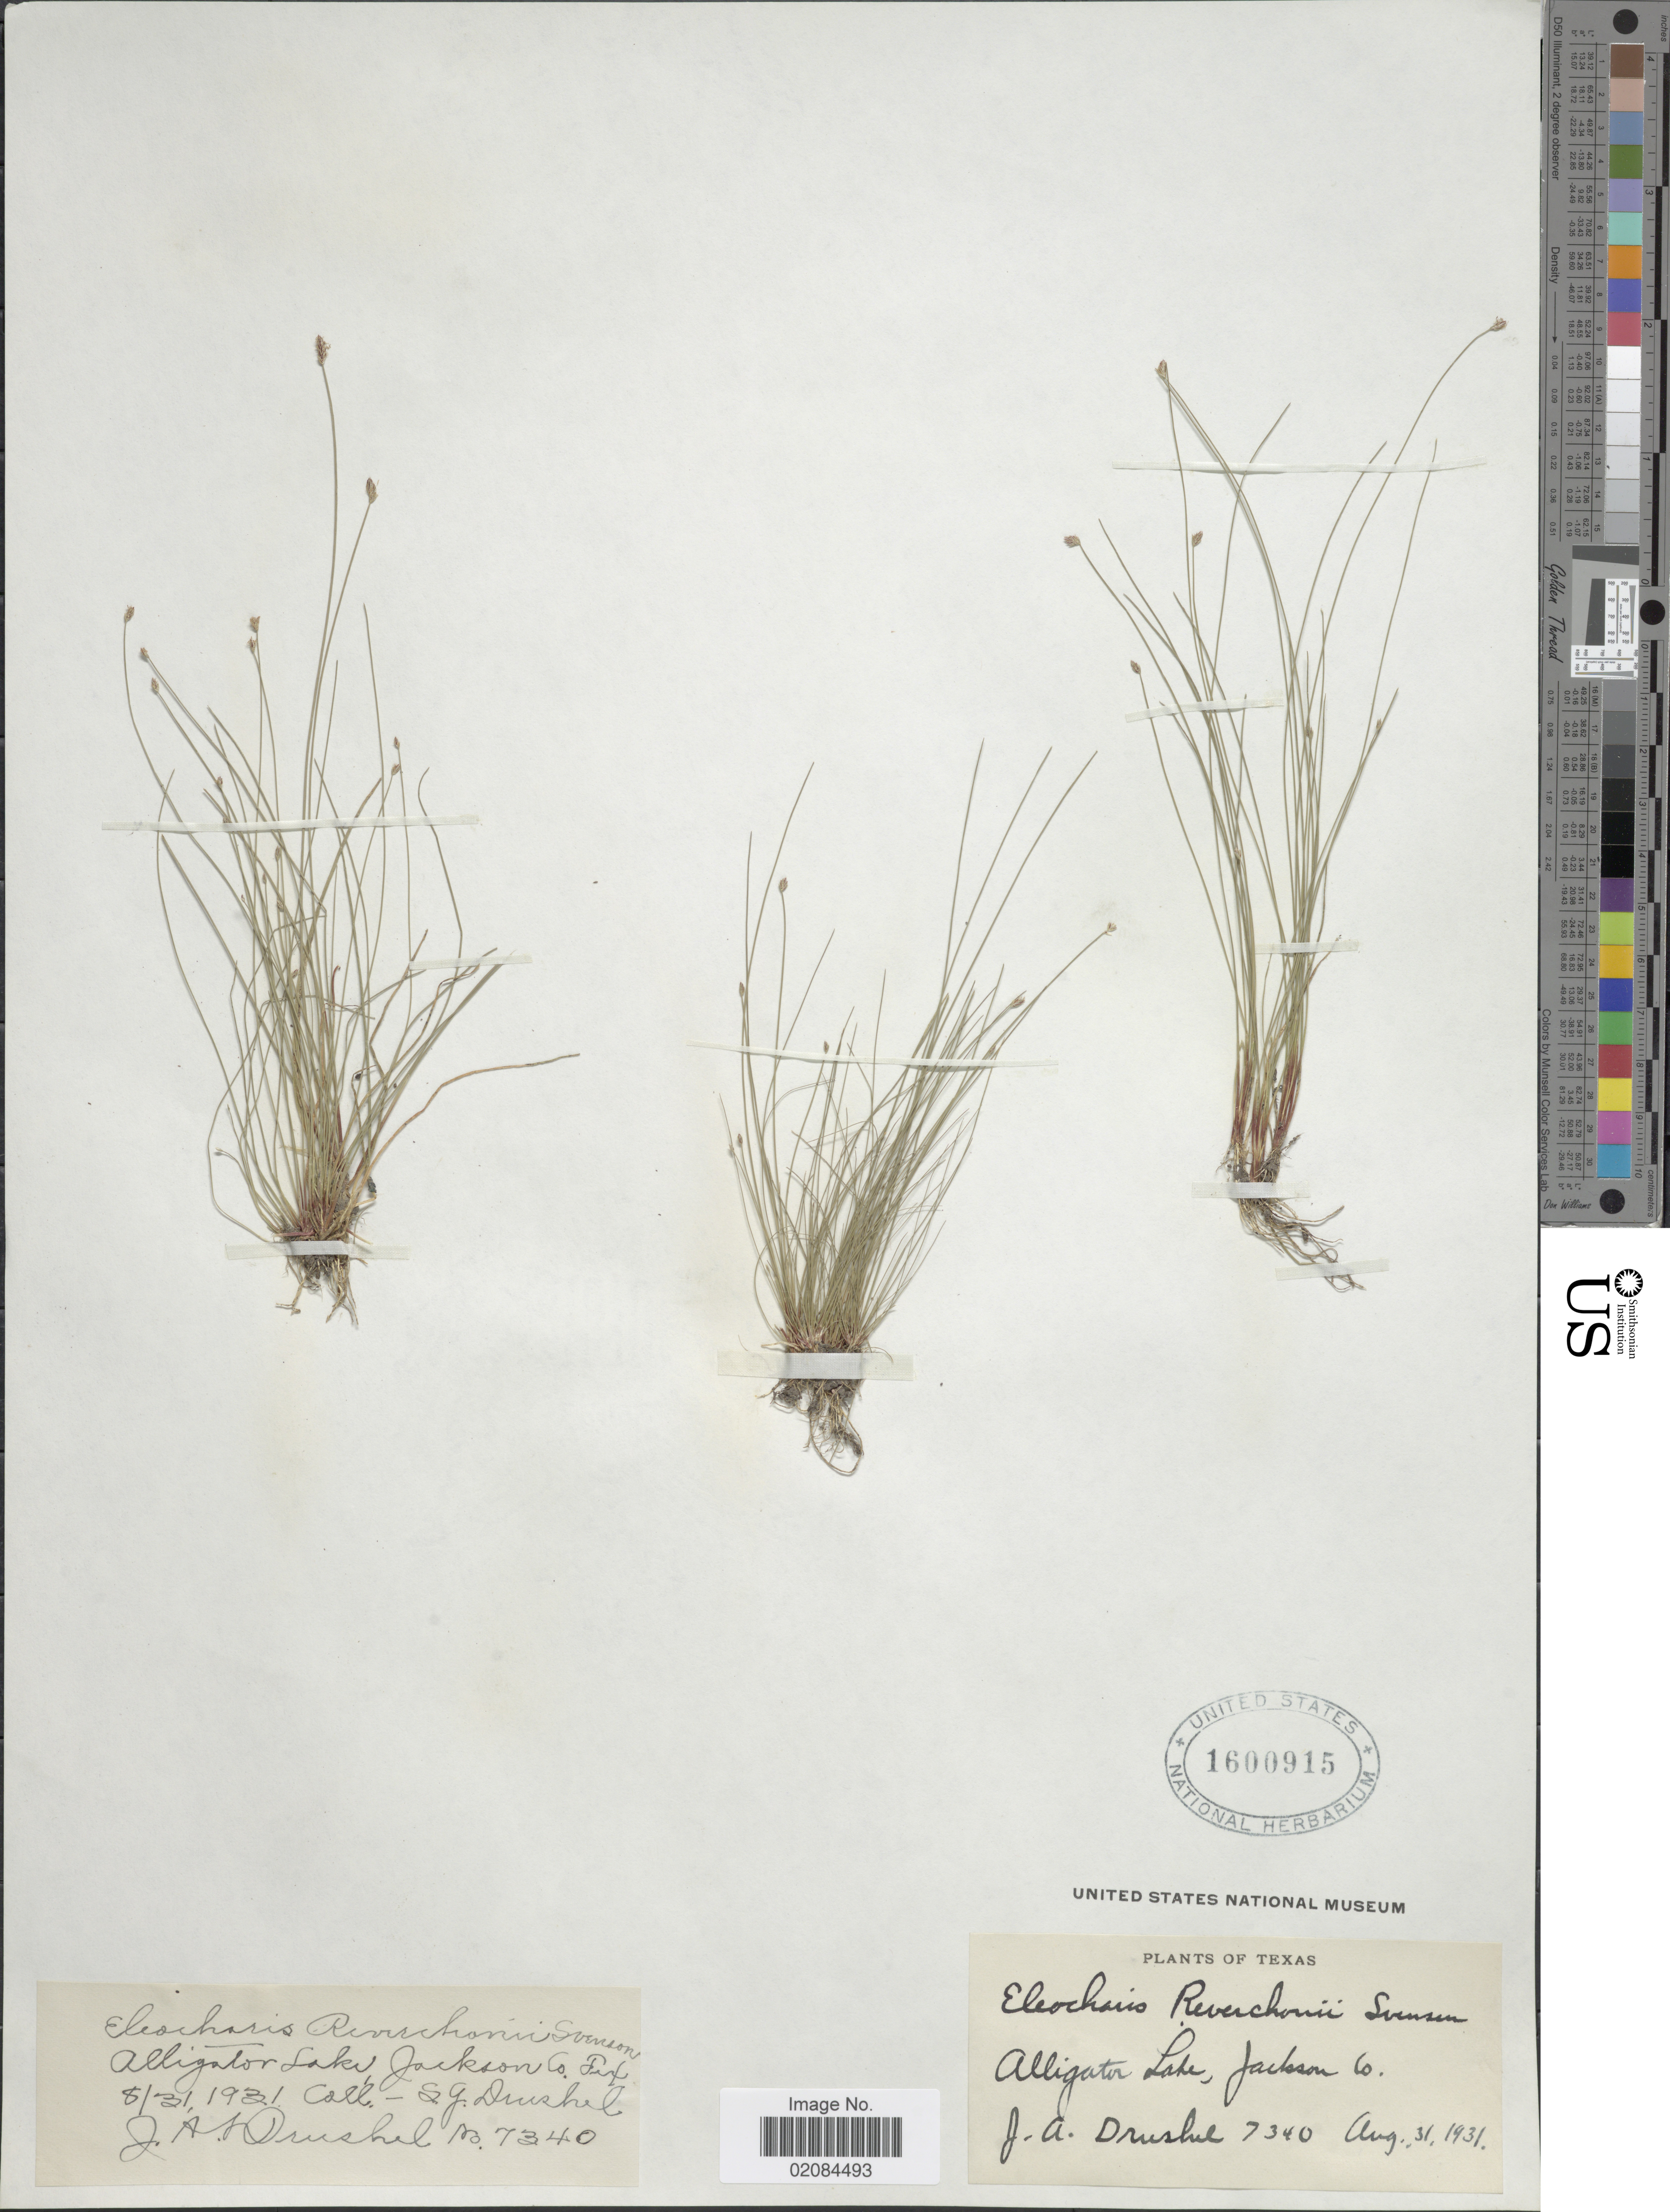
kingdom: Plantae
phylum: Tracheophyta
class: Liliopsida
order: Poales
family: Cyperaceae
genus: Eleocharis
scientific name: Eleocharis reverchonii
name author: Svenson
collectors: J. A. Drushel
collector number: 7340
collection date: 1931-08-31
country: United States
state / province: Texas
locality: Alligator Lake, Jackson Co.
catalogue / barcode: US 1600915